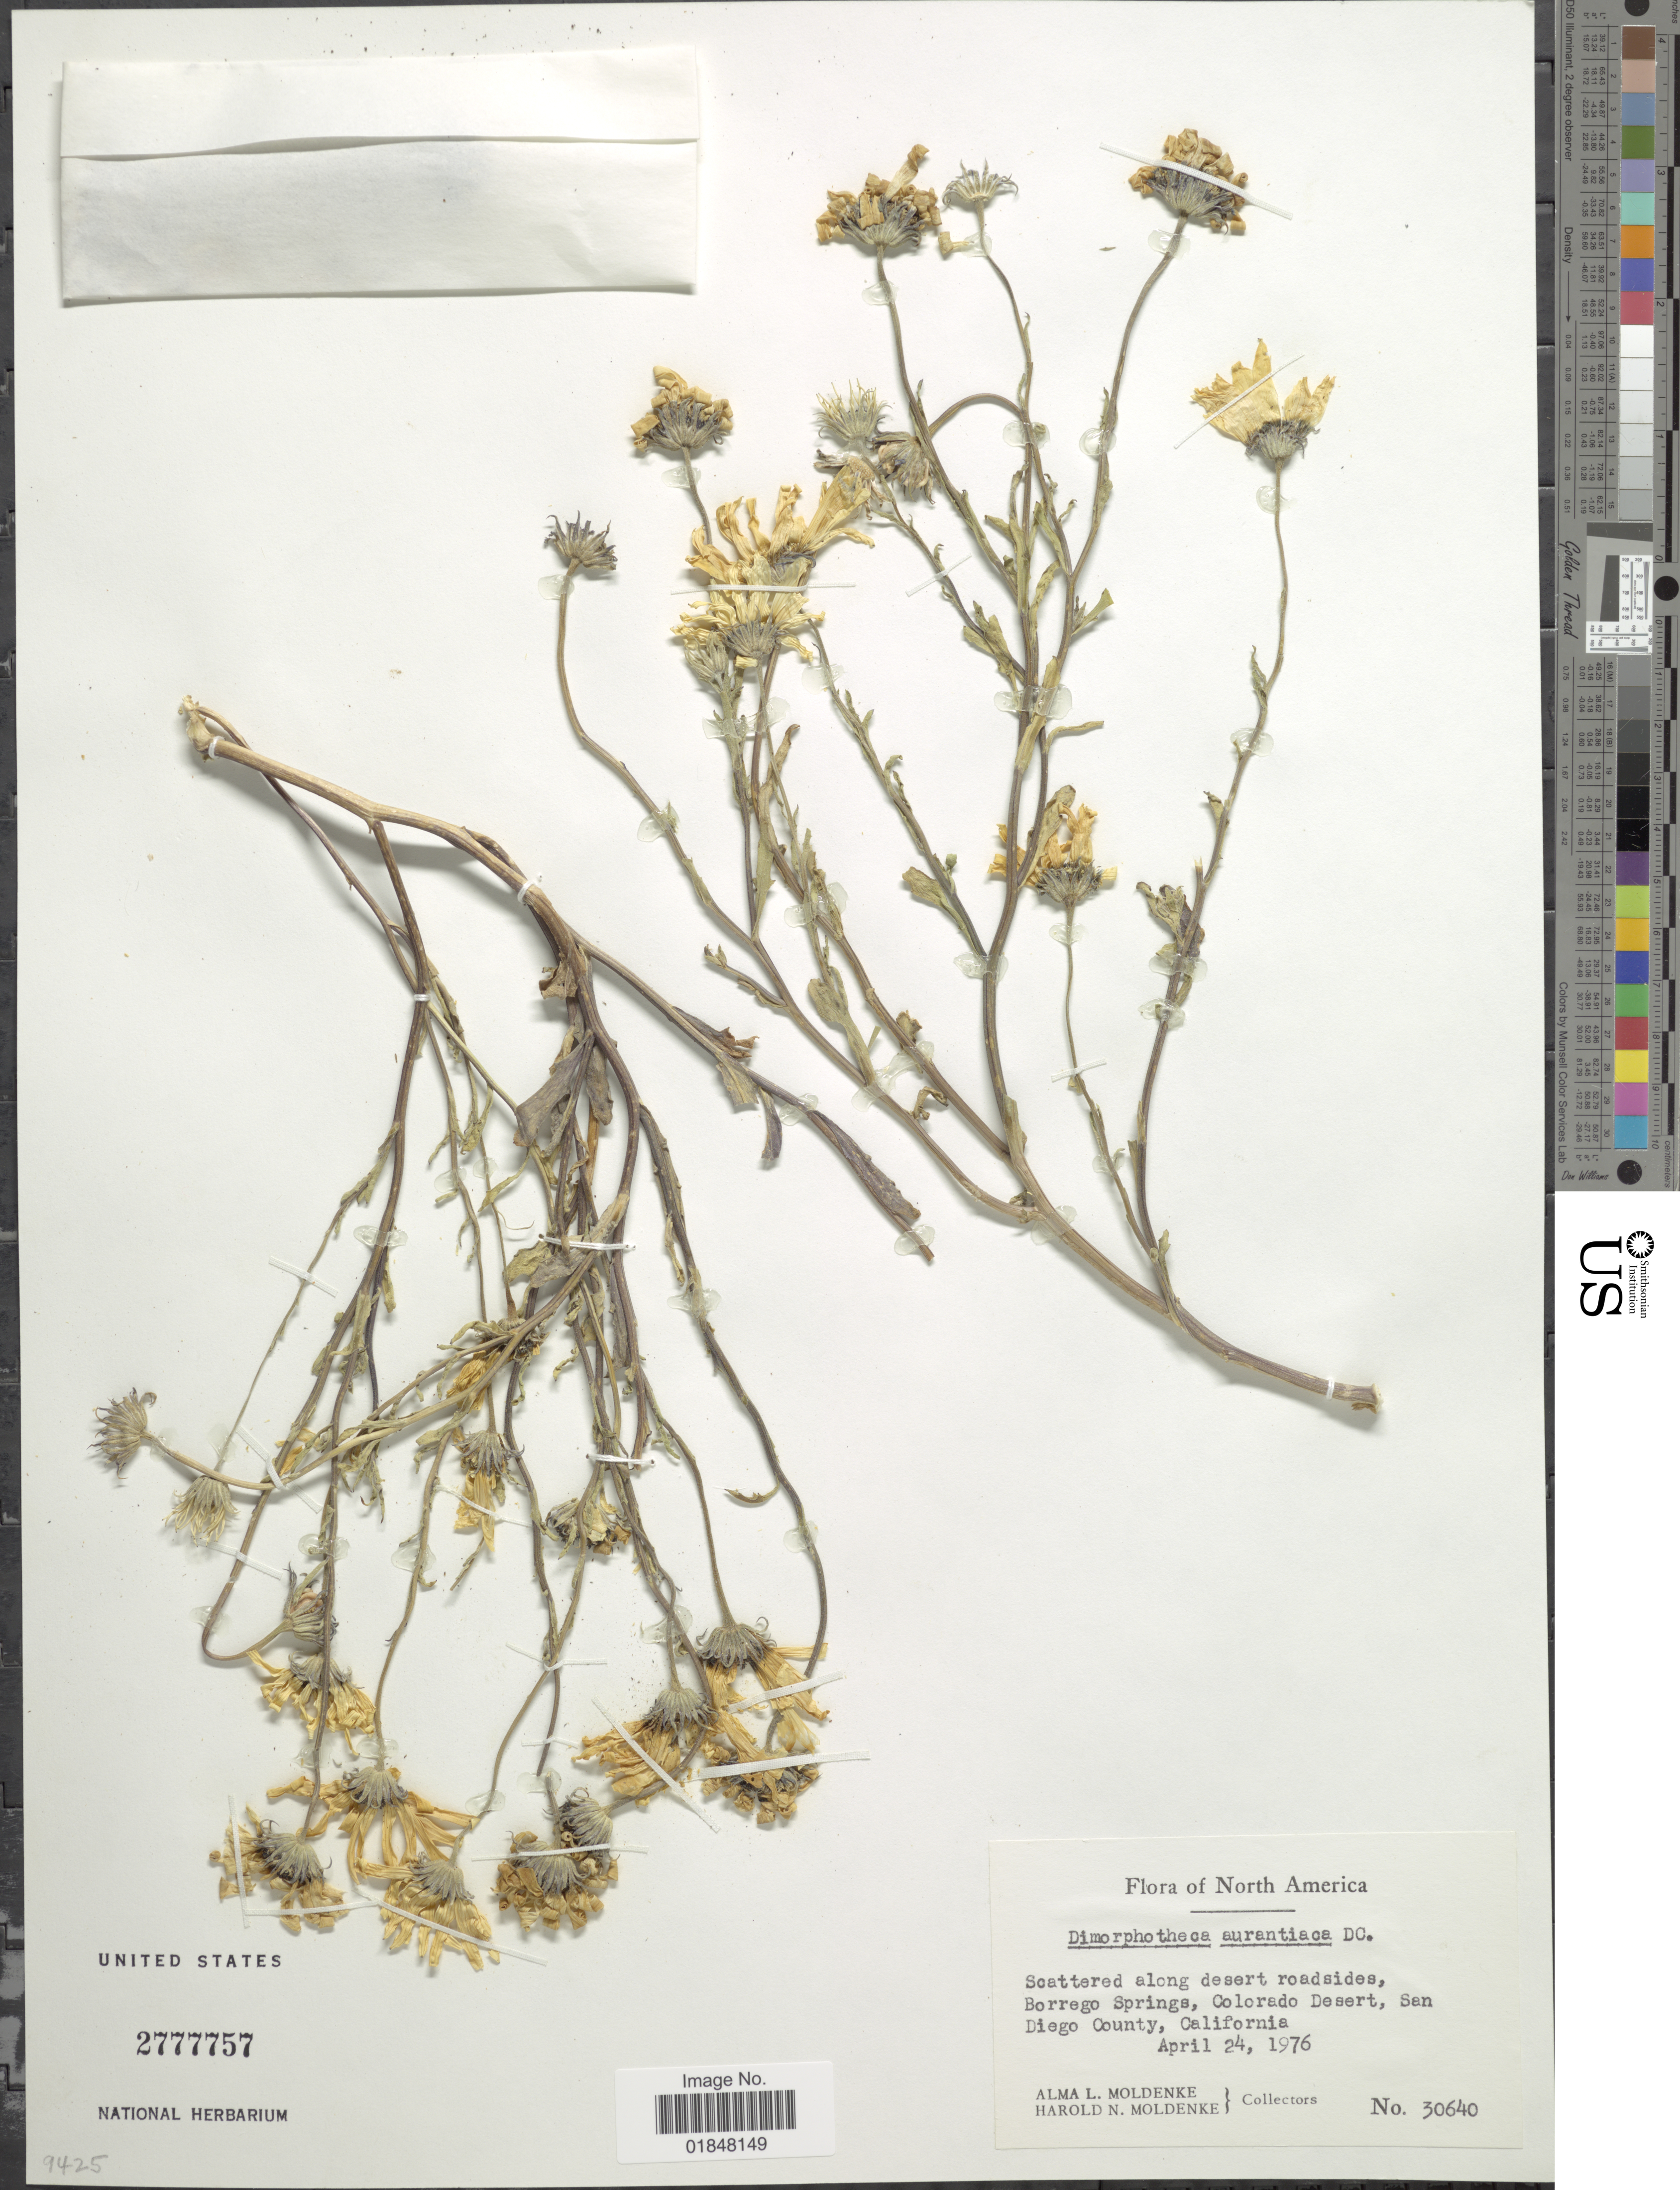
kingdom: Plantae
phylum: Tracheophyta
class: Magnoliopsida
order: Asterales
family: Asteraceae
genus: Dimorphotheca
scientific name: Dimorphotheca tragus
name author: (Aiton) B. Nord.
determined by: Wen, Jun, (BOT), Smithsonian Institution - National Museum of Natural History (UNITED STATES)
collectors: A. L. Moldenke & H. N. Moldenke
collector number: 30640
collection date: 1976-04-24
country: United States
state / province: California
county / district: San Diego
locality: Borrego Springs, Colorado Desert, San Diego County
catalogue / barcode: US 2777757